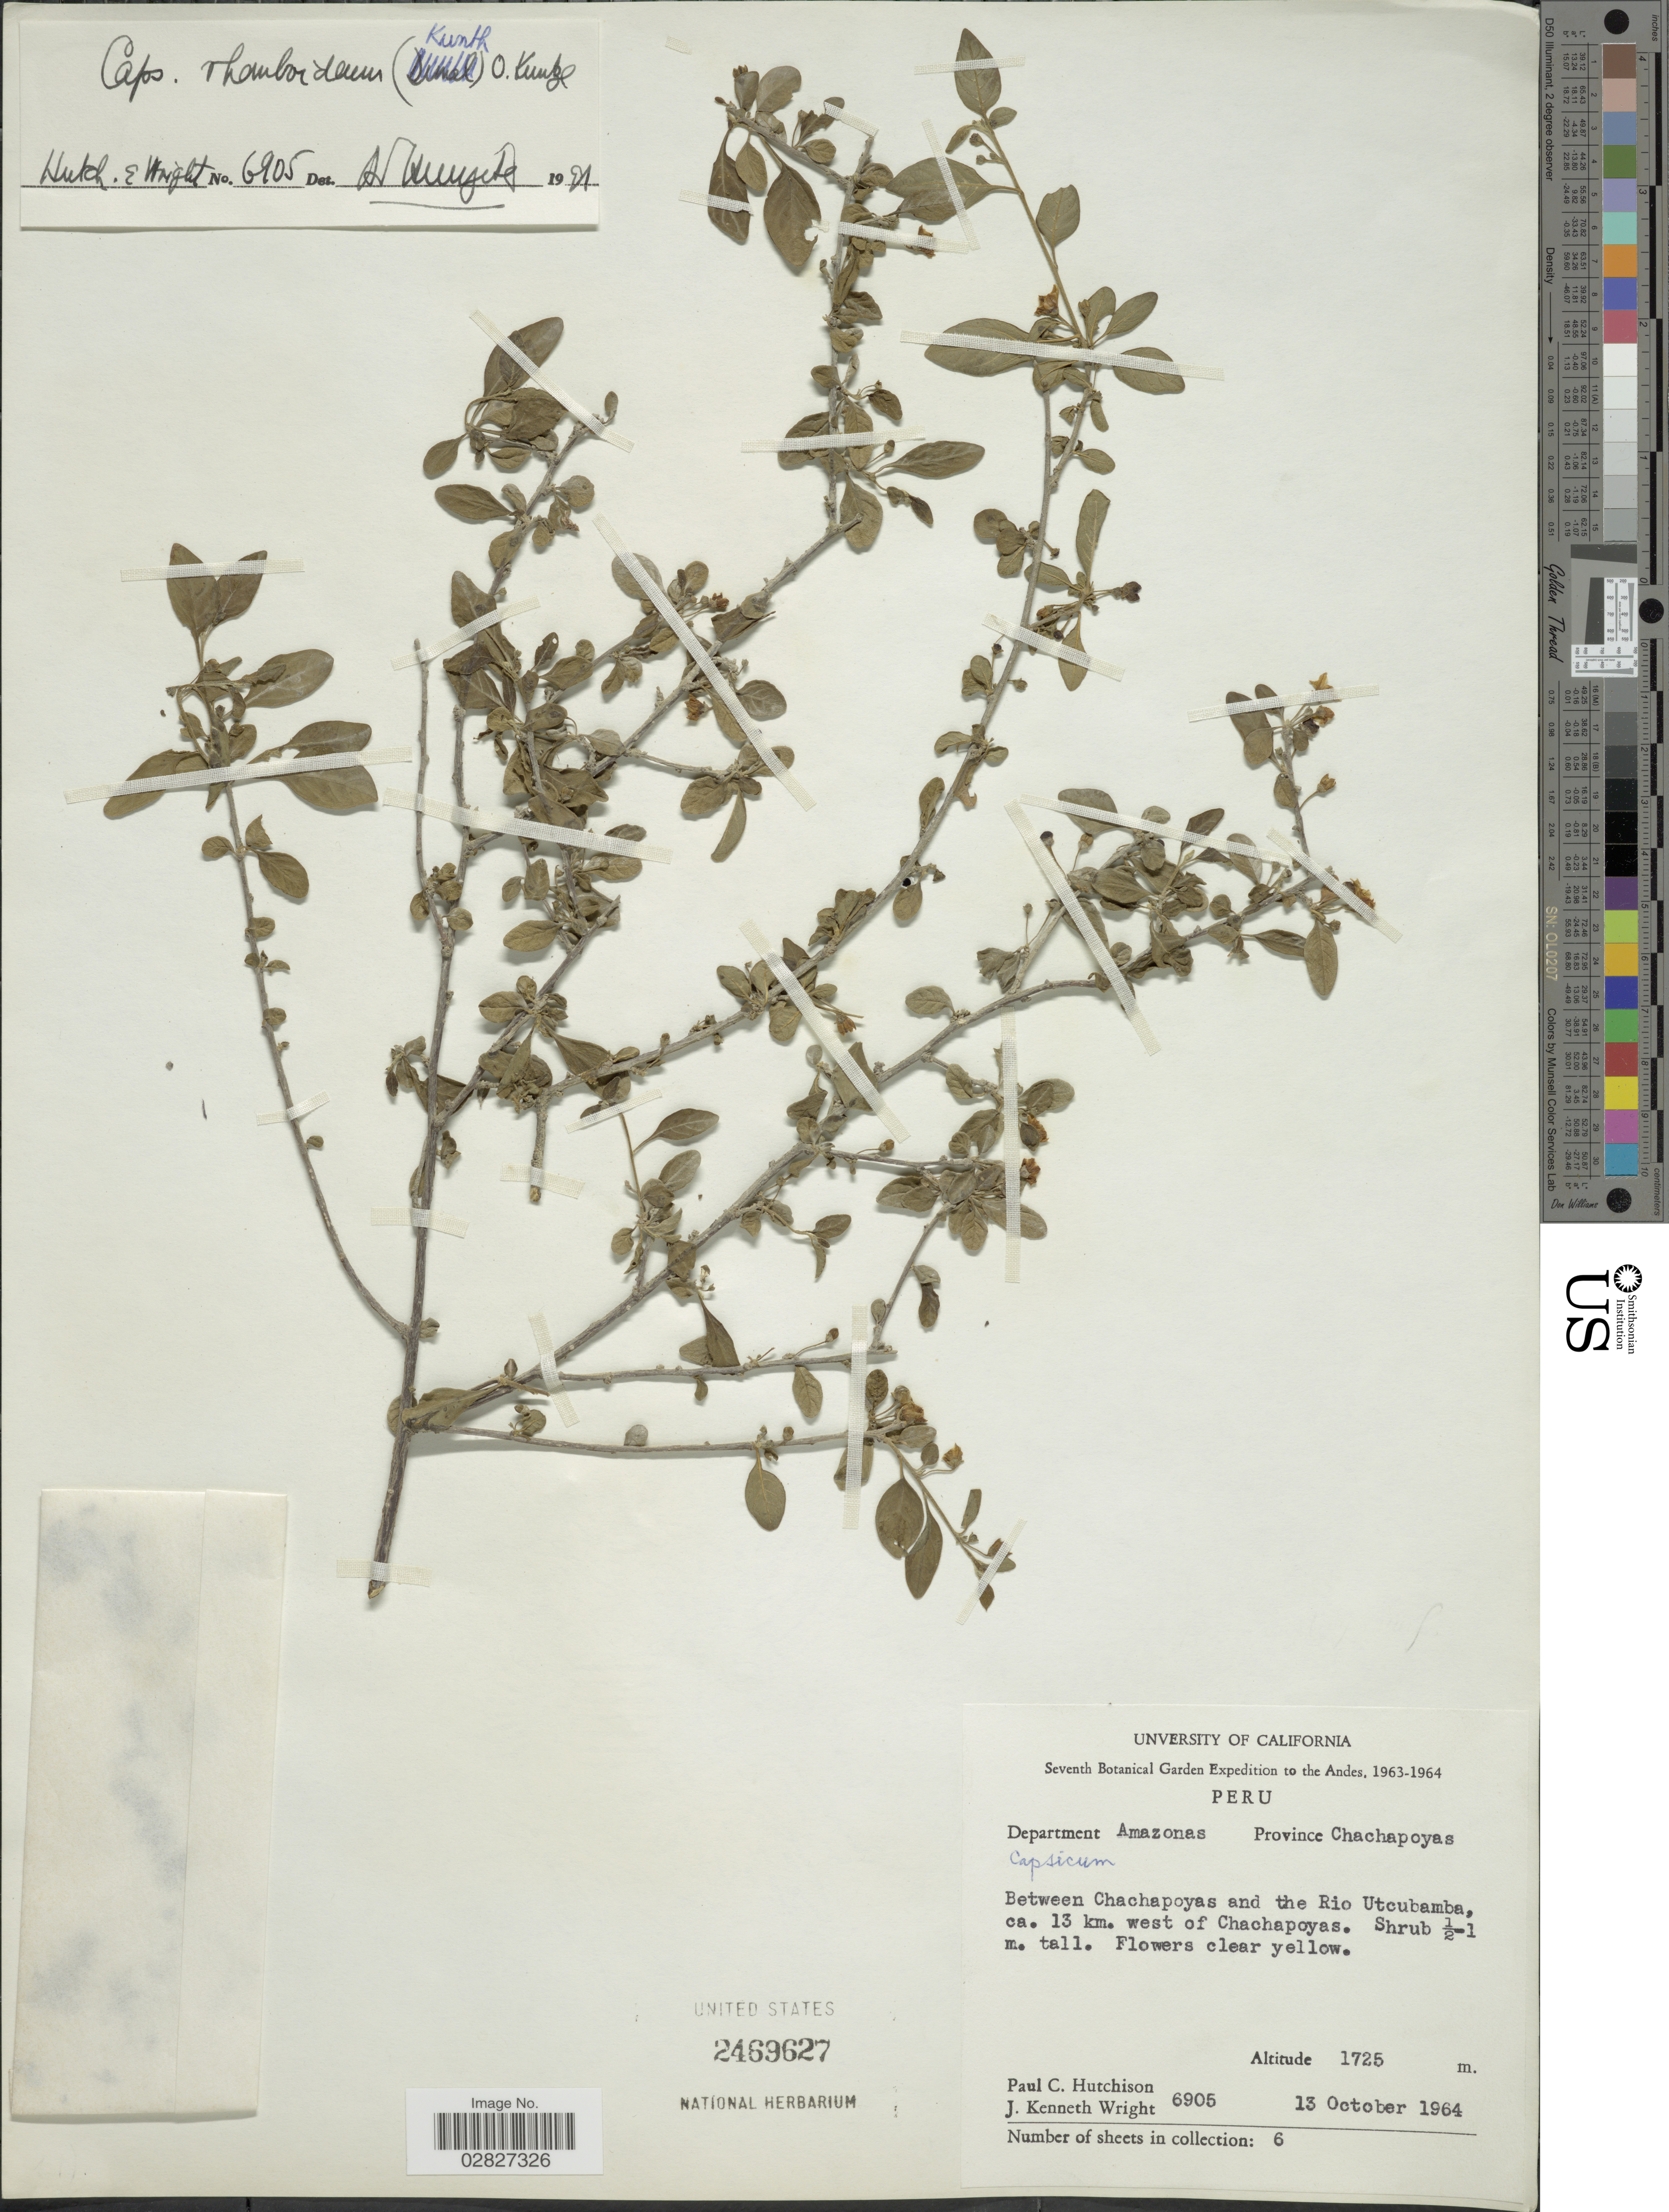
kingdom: Plantae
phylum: Tracheophyta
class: Magnoliopsida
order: Solanales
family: Solanaceae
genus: Capsicum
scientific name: Capsicum rhomboideum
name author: (Humb. & Bonpl. ex Dunal) Kuntze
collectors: P. C. Hutchison & J. K. Wright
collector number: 6905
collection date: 1964-10-13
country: Peru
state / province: Amazonas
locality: Department Amazonas. Province Chachapoyas. Between Chachapoyas and the Rio Utcubamba, ca. 13 km. west of Chachapoyas.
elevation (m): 1725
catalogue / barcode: US 2469627